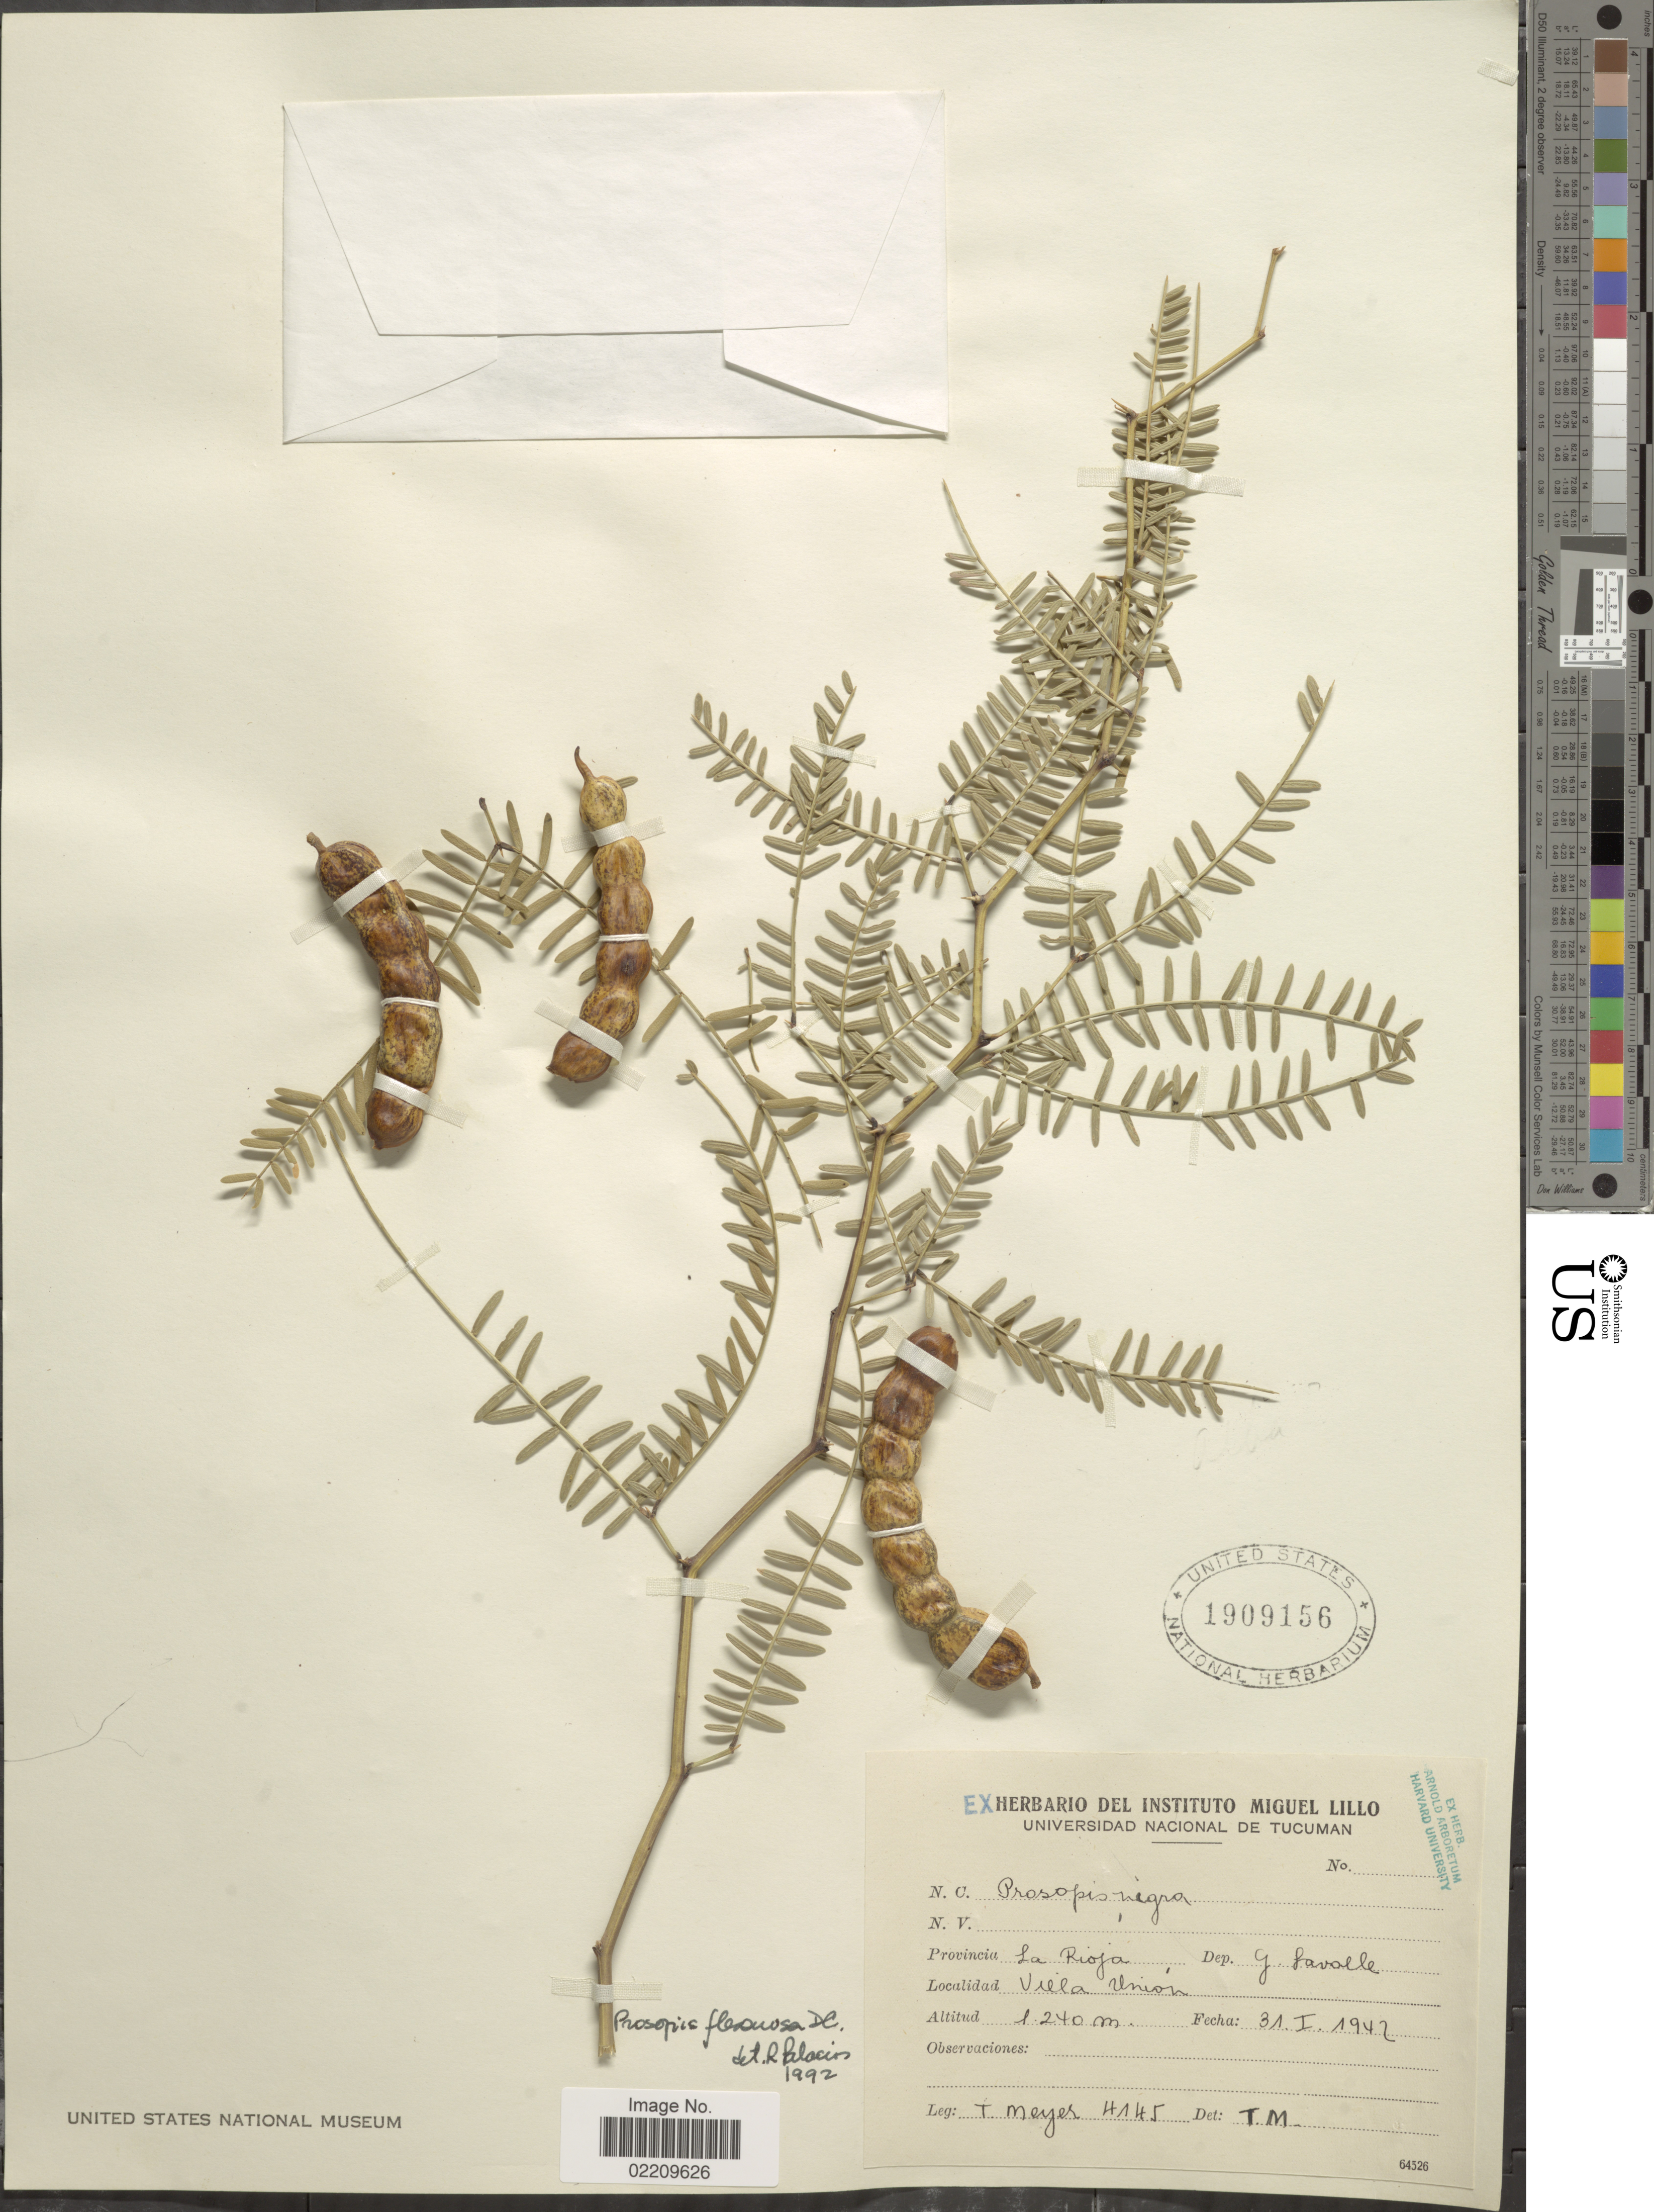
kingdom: Plantae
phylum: Tracheophyta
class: Magnoliopsida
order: Fabales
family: Fabaceae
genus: Neltuma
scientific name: Neltuma flexuosa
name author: (DC.) C. E. Hughes & G.P. Lewis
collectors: T. Meyer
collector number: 4145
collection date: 1942-01-31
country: Argentina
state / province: La Rioja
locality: Dep. G. Lavalle. Villa Union.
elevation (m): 1240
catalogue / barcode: US 1909156